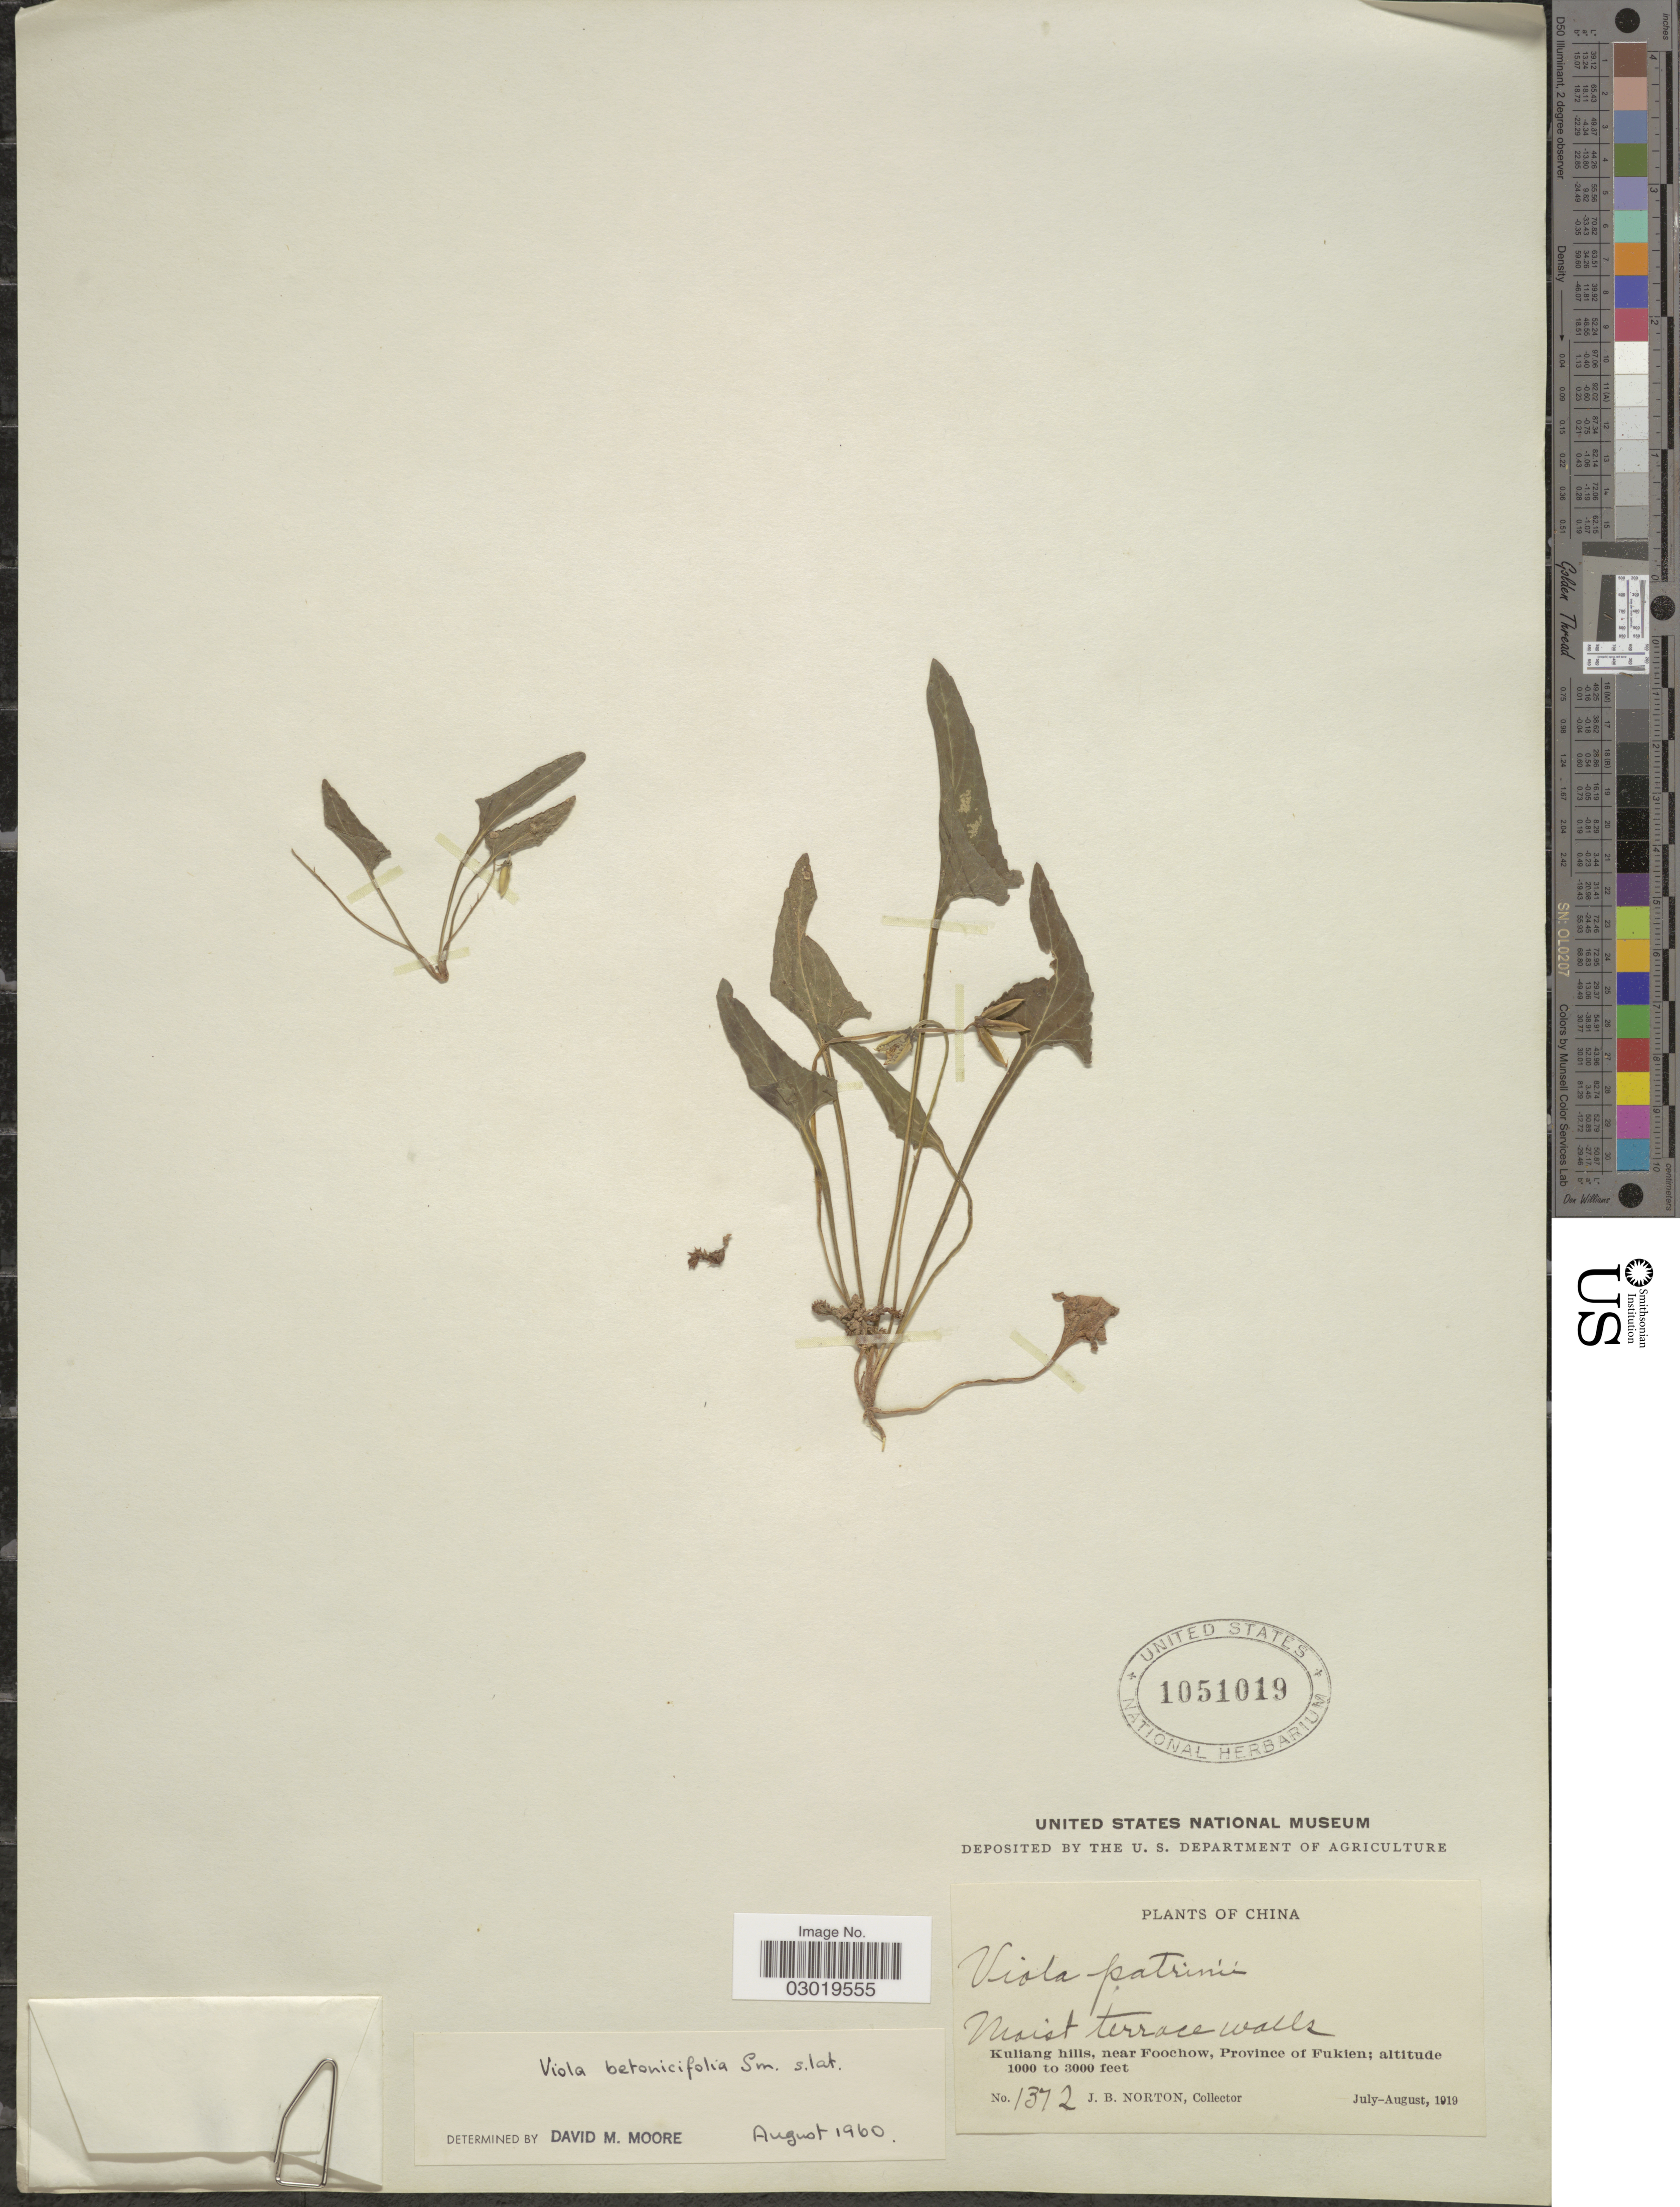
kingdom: Plantae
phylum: Tracheophyta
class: Magnoliopsida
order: Malpighiales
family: Violaceae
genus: Viola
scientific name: Viola betonicifolia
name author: Sm.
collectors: J. B. Norton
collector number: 1372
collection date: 1919-07/1919-08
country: China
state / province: Fujian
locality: Kuliang hills, near Foochow, Province of Fukien.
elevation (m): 305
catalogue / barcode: US 1051019